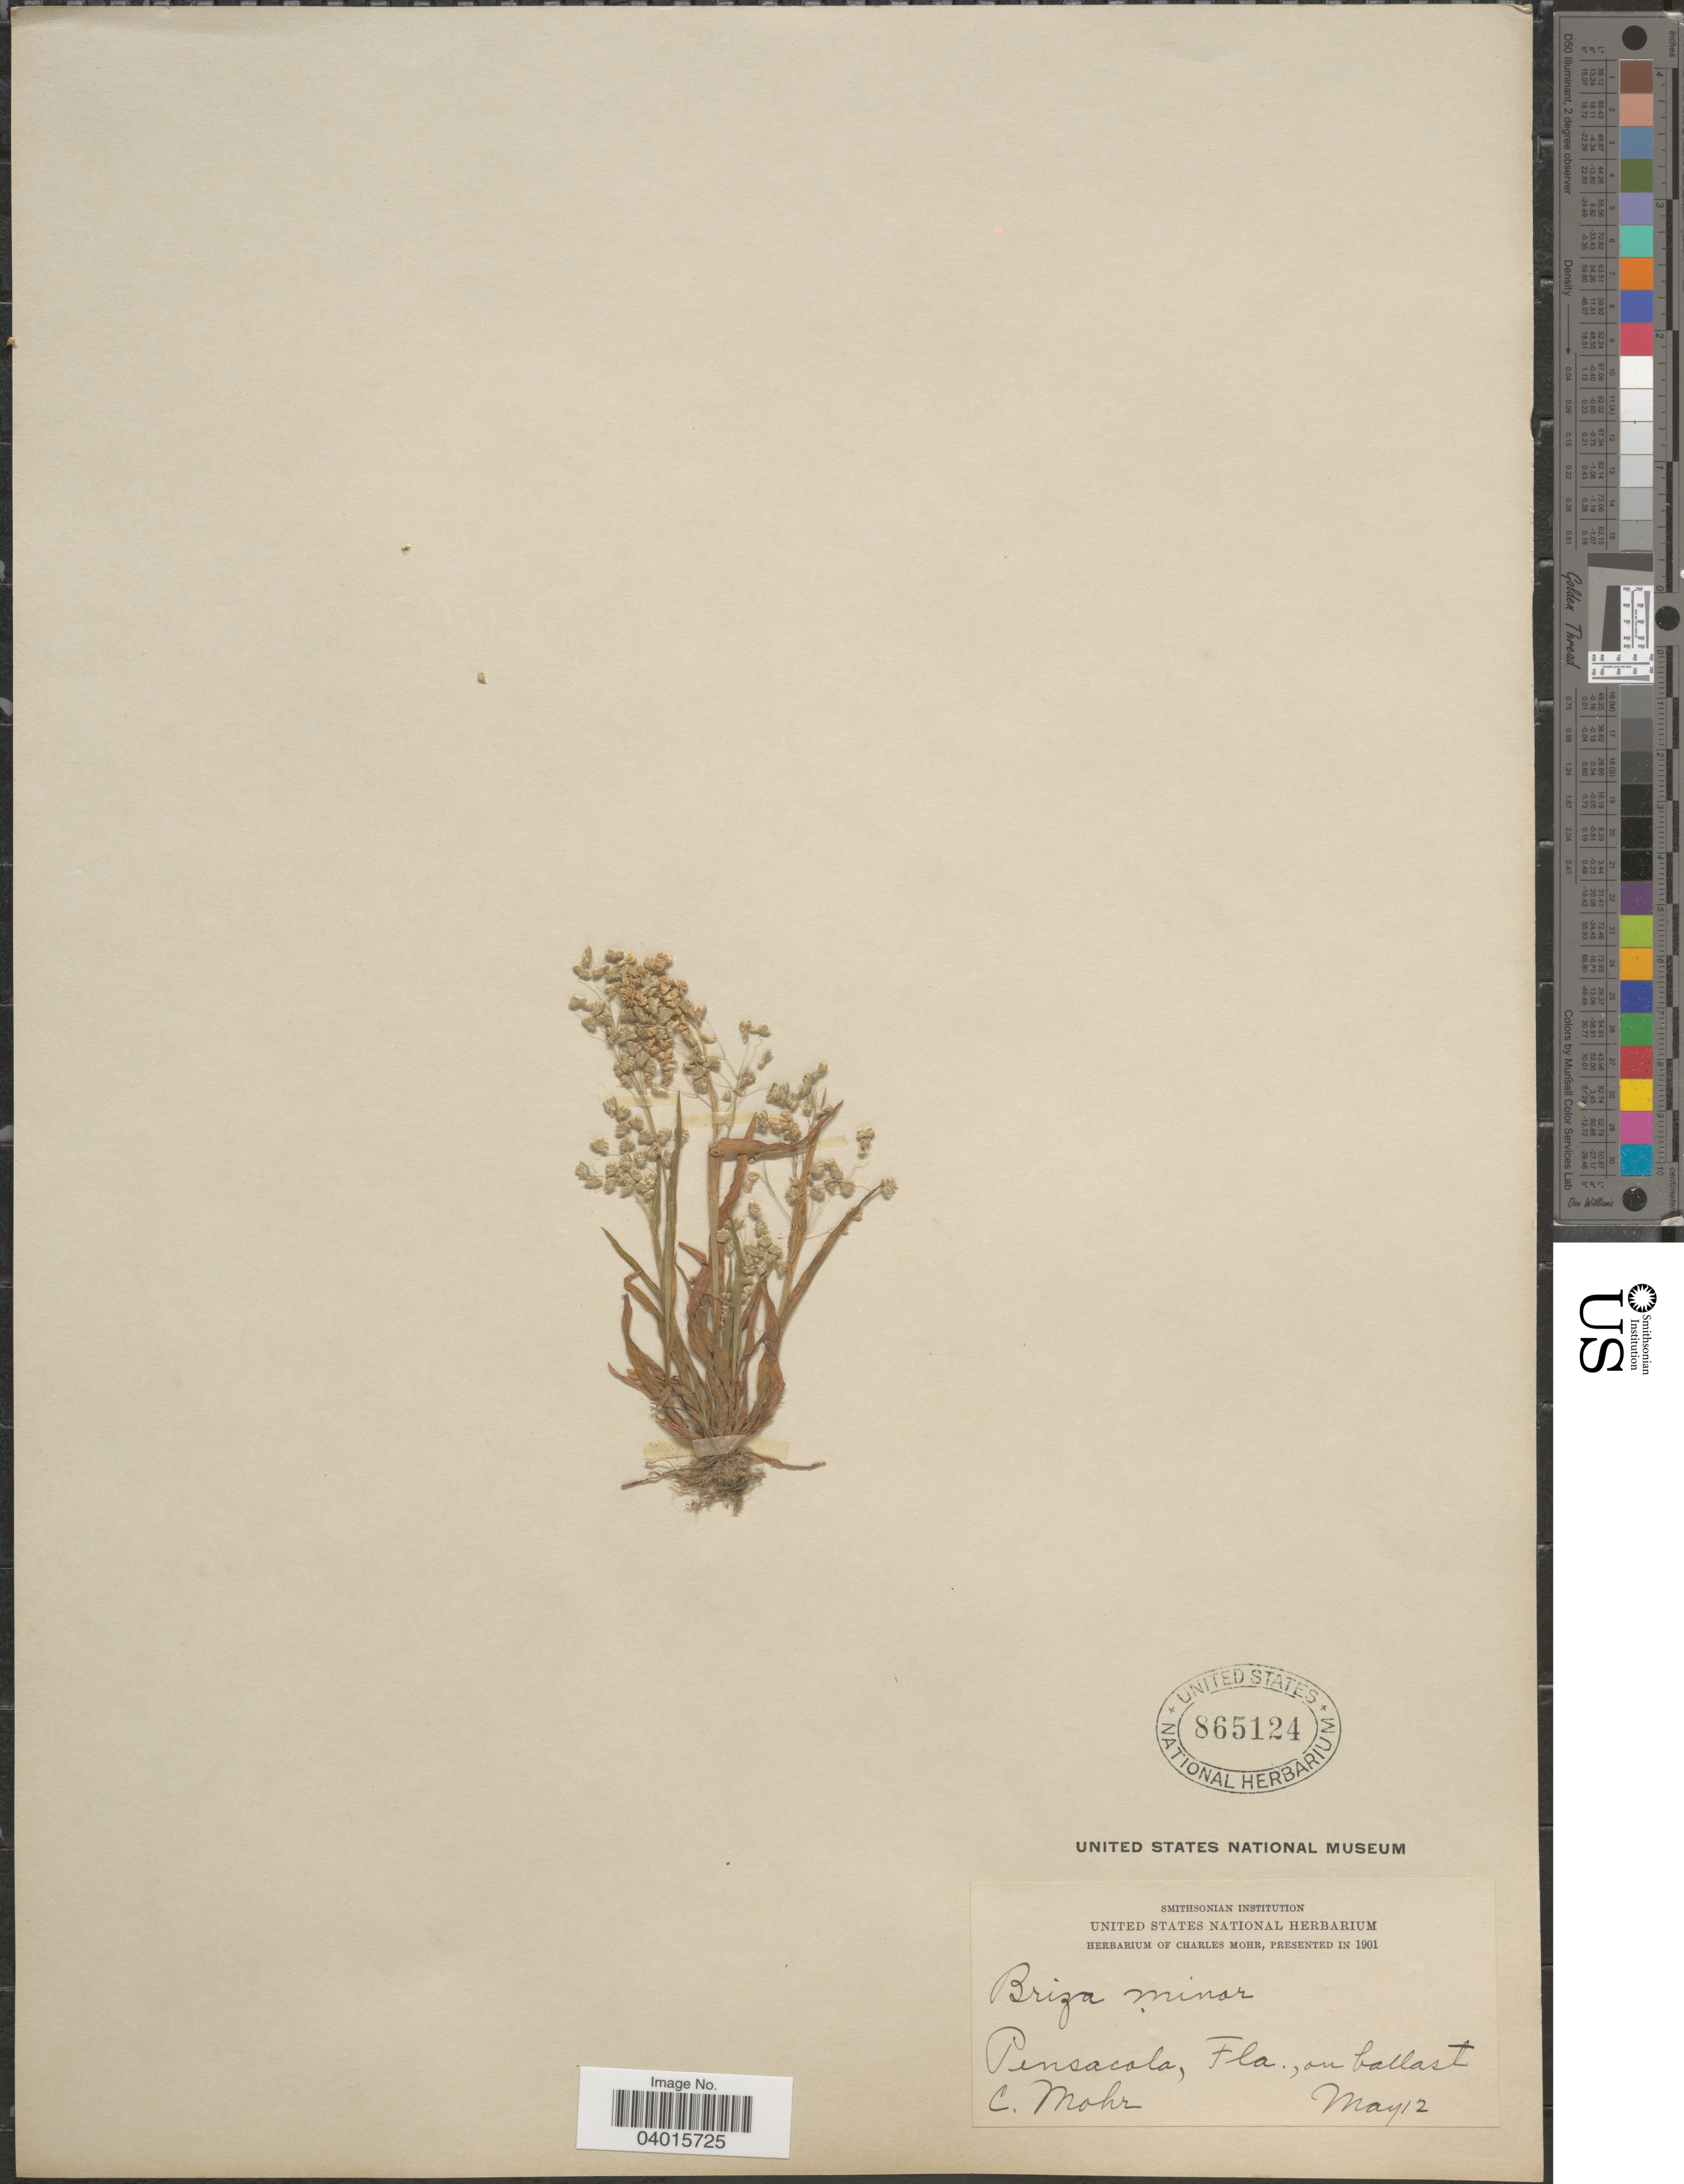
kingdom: Plantae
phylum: Tracheophyta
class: Liliopsida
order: Poales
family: Poaceae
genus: Briza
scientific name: Briza minor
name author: L.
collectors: Mohr, C. T. (herbarium)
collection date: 1901-05-12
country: United States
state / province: Florida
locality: Pensacola, on ballast.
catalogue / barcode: US 865124